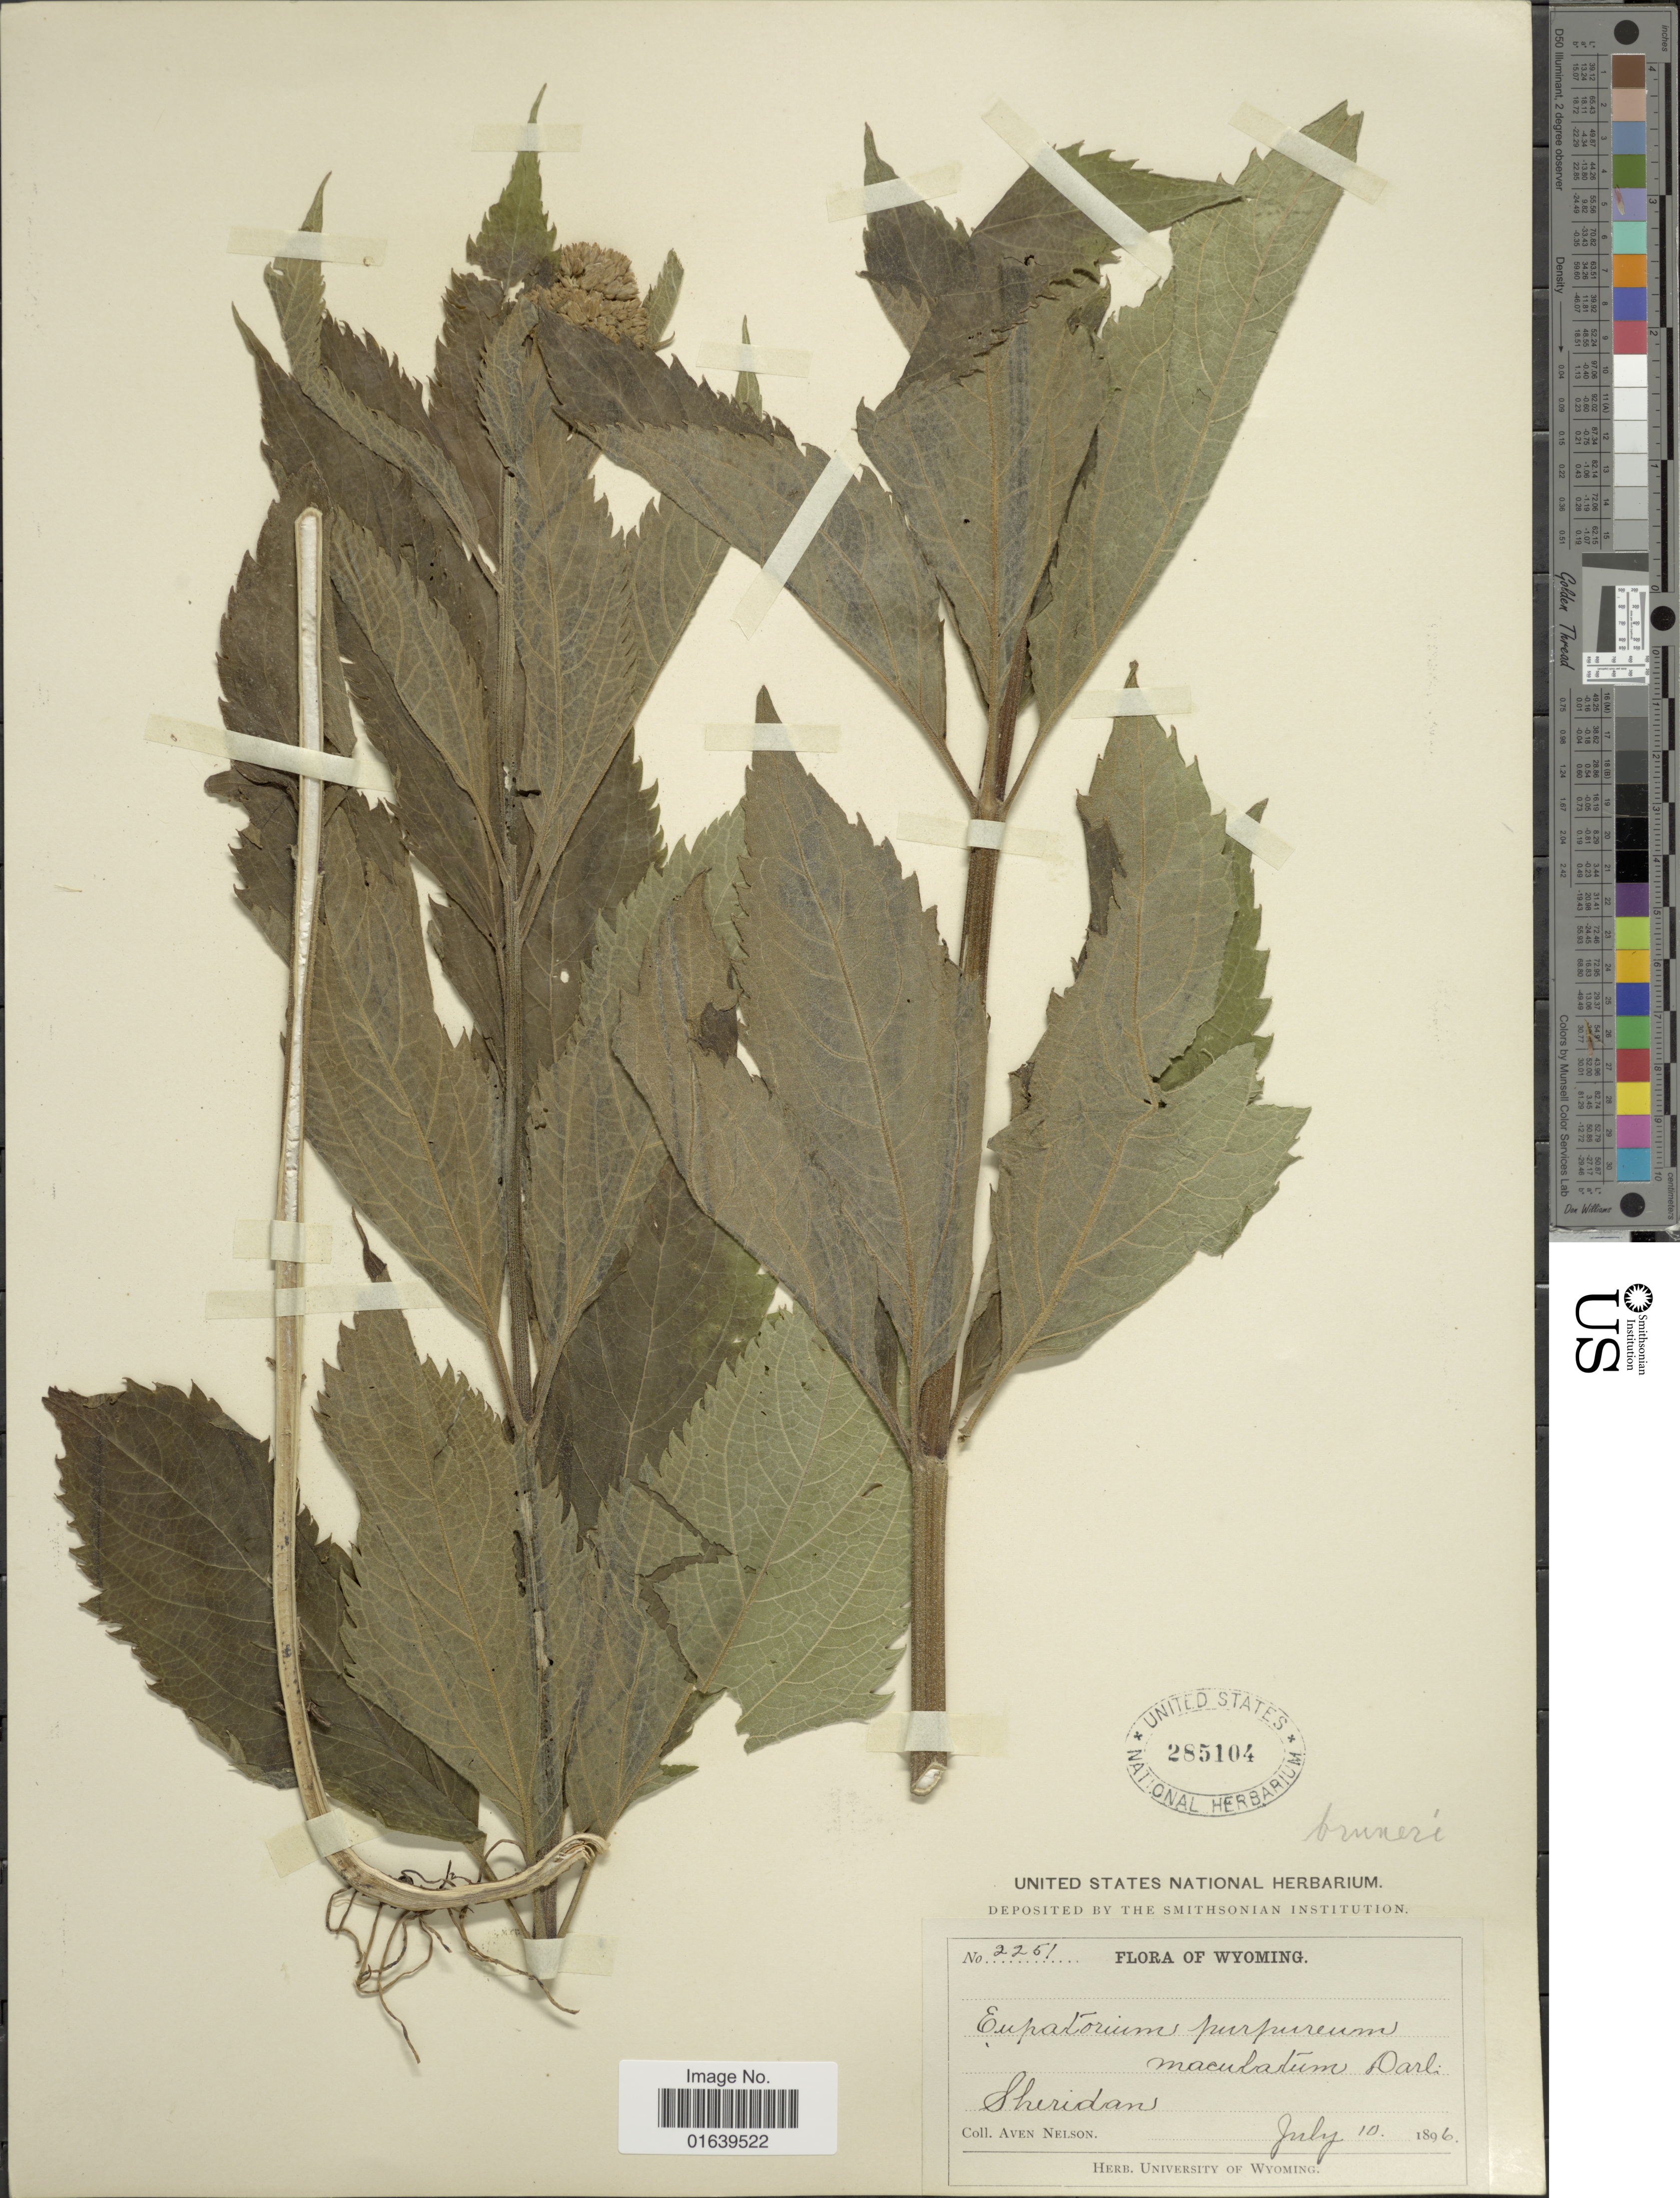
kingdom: Plantae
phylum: Tracheophyta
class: Magnoliopsida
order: Asterales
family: Asteraceae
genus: Eupatorium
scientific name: Eupatorium maculatum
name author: L.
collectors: A. Nelson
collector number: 2251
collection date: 1896-07-10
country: United States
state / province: Wyoming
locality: Sheridan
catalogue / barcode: US 285104